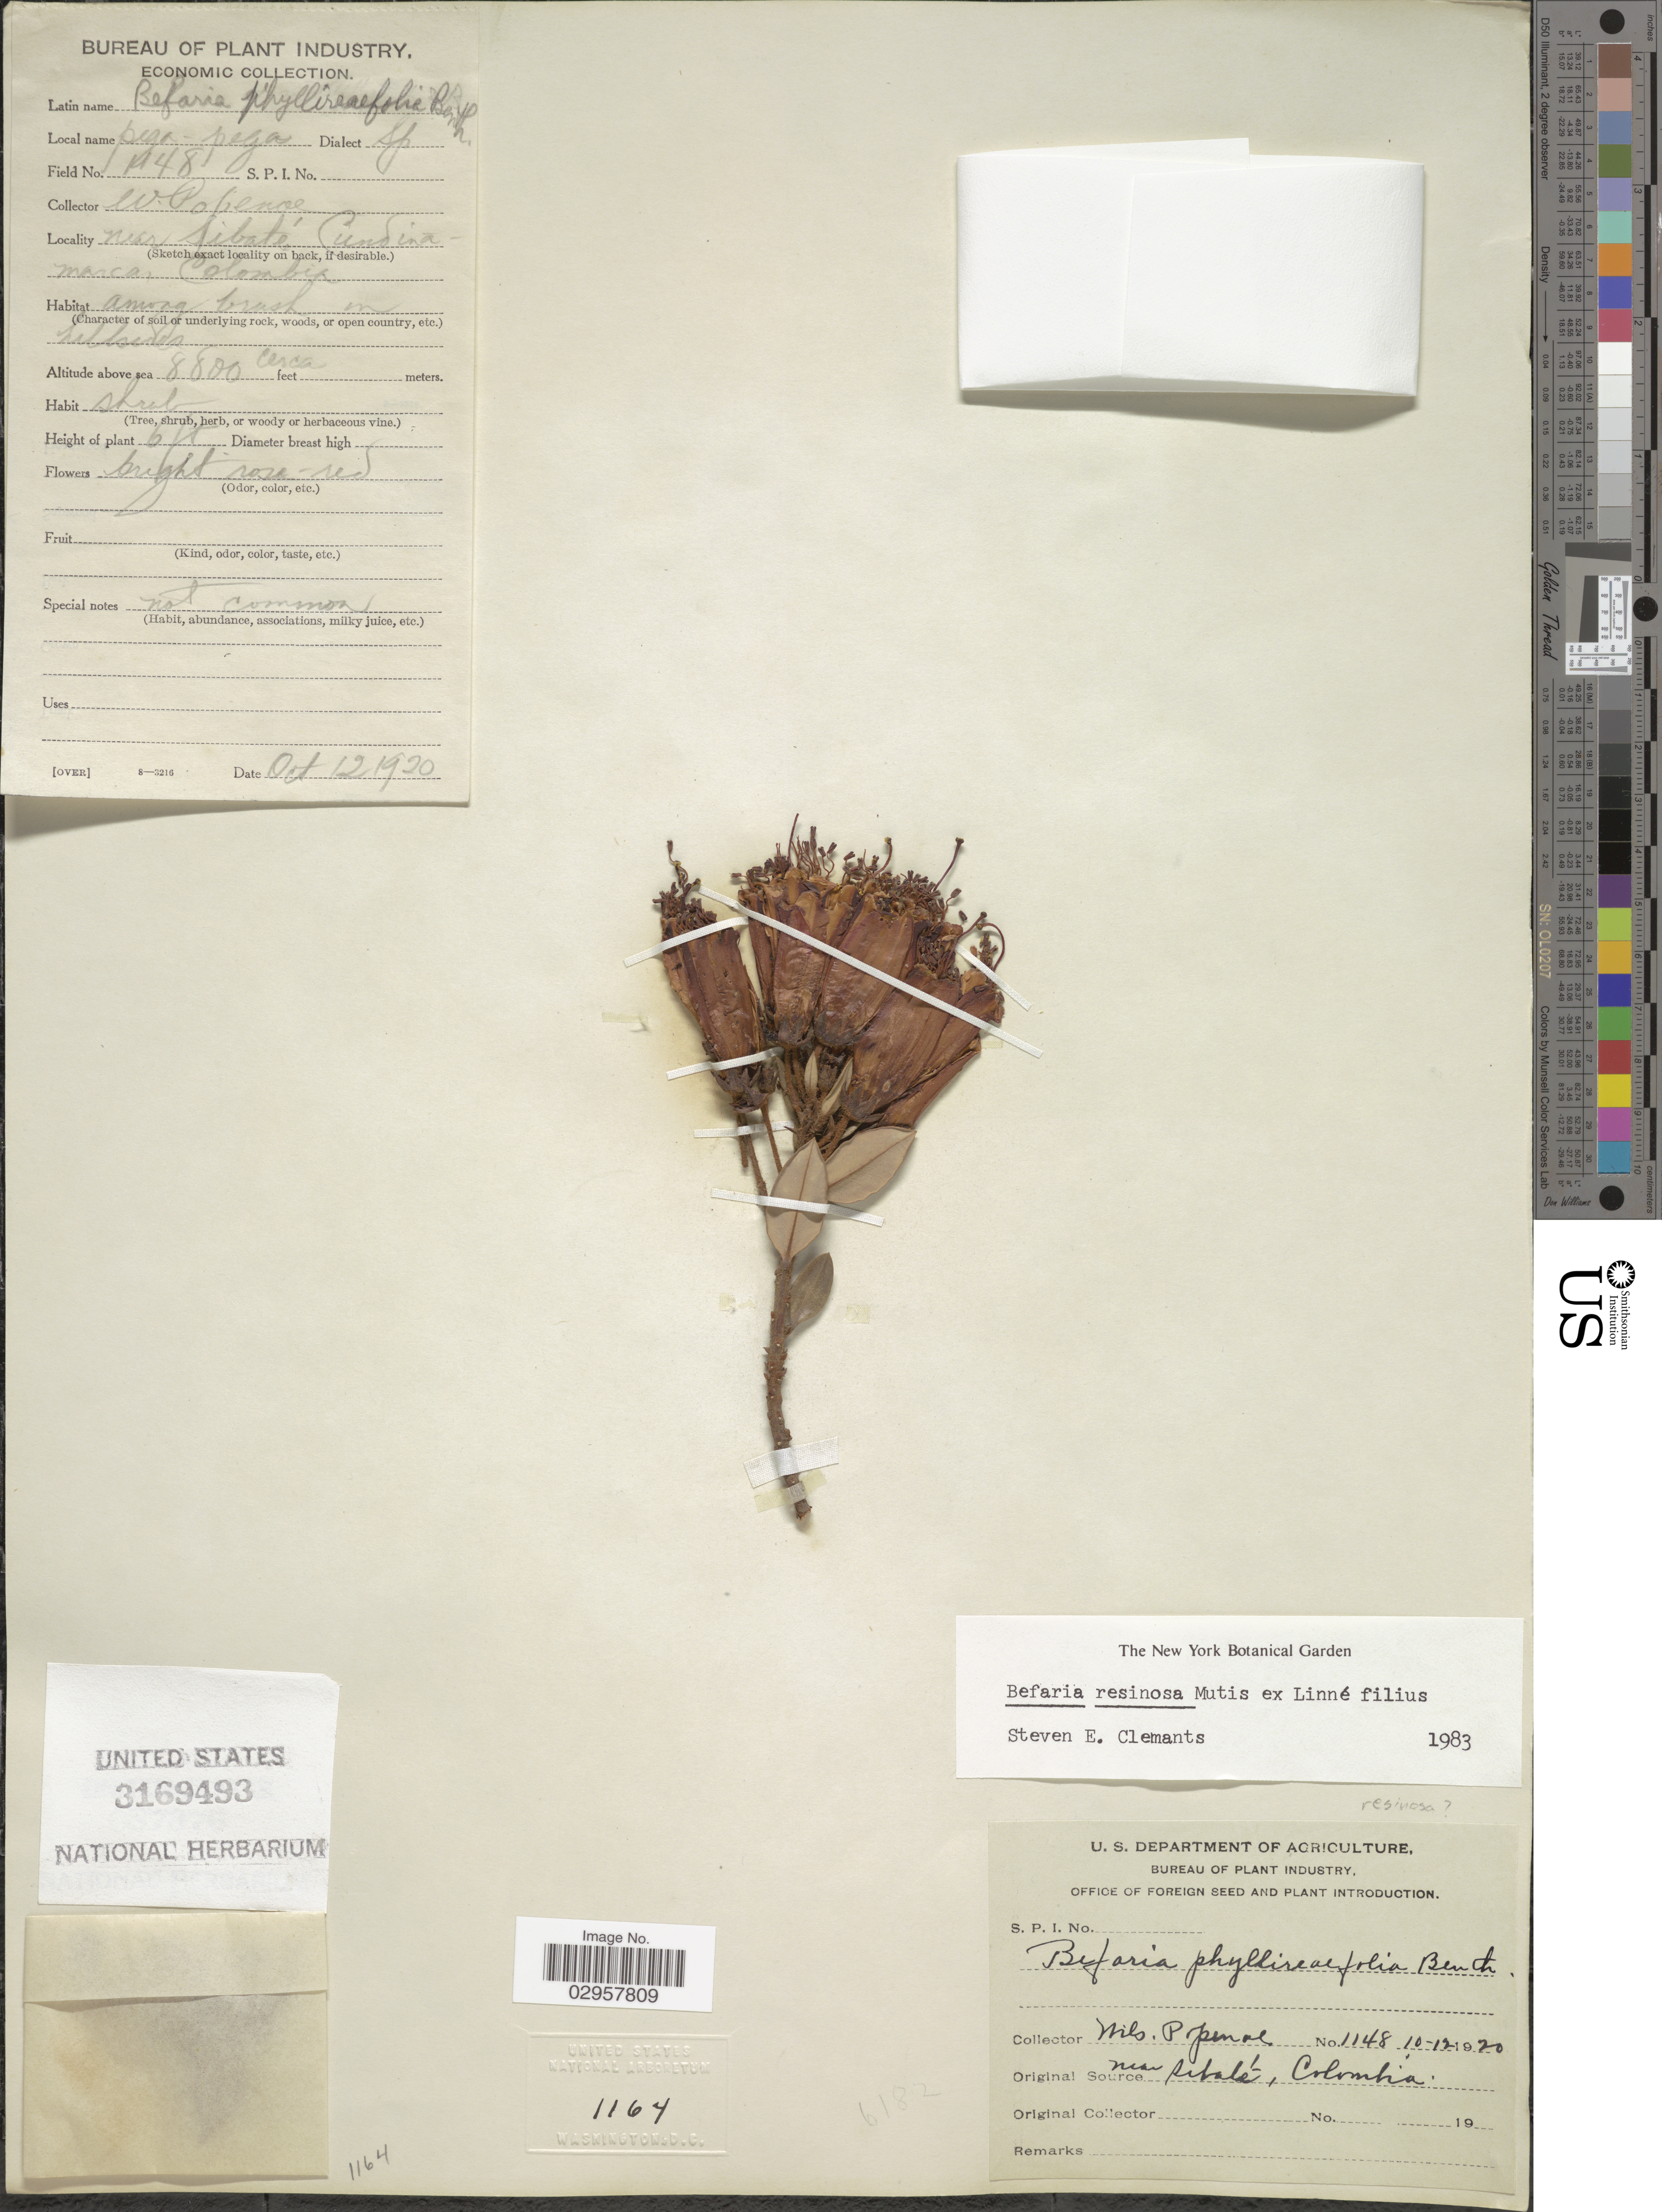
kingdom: Plantae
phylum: Tracheophyta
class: Magnoliopsida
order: Ericales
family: Ericaceae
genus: Befaria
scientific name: Befaria resinosa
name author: Mutis ex L. f.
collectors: F. Popenoe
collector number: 1148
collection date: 1920-10-12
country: Colombia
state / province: Cundinamarca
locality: Near Sibaté.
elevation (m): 2682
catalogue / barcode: US 3169493